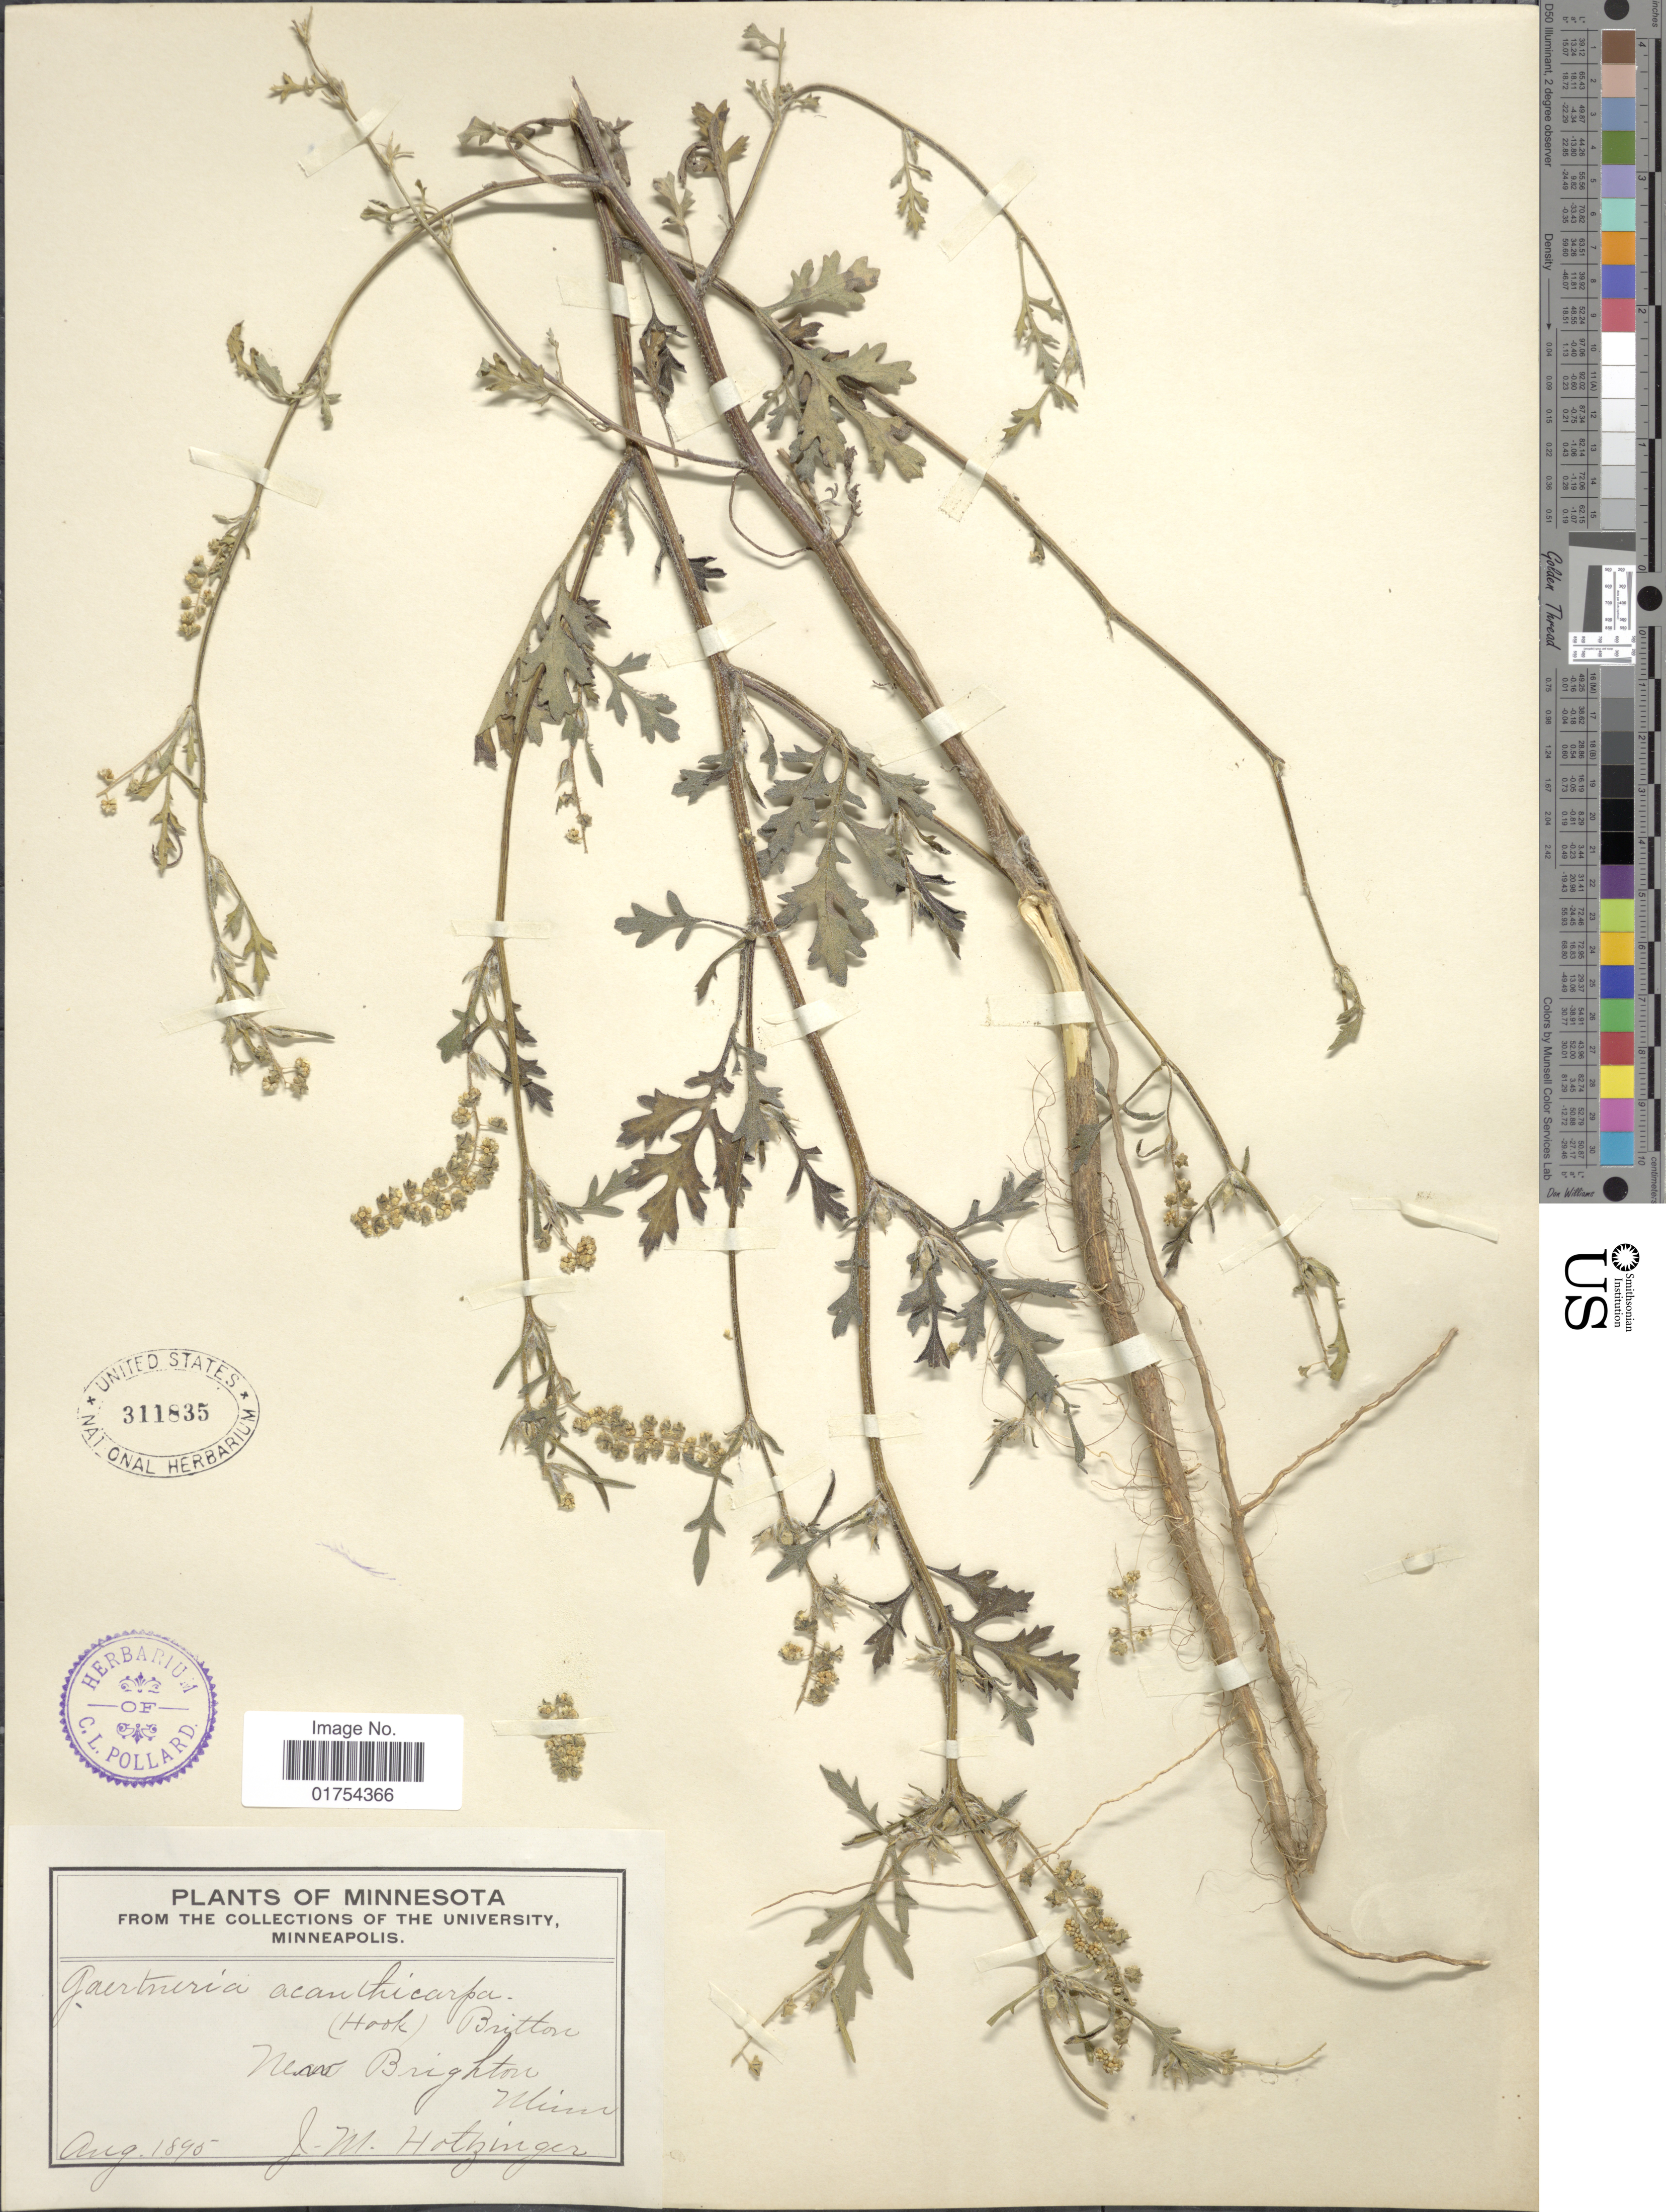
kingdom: Plantae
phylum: Tracheophyta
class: Magnoliopsida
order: Asterales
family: Asteraceae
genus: Franseria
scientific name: Franseria acanthicarpa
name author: Coville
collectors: J. M. Holzinger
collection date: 1895-08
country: United States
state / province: Minnesota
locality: Near Brighton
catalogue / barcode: US 311835